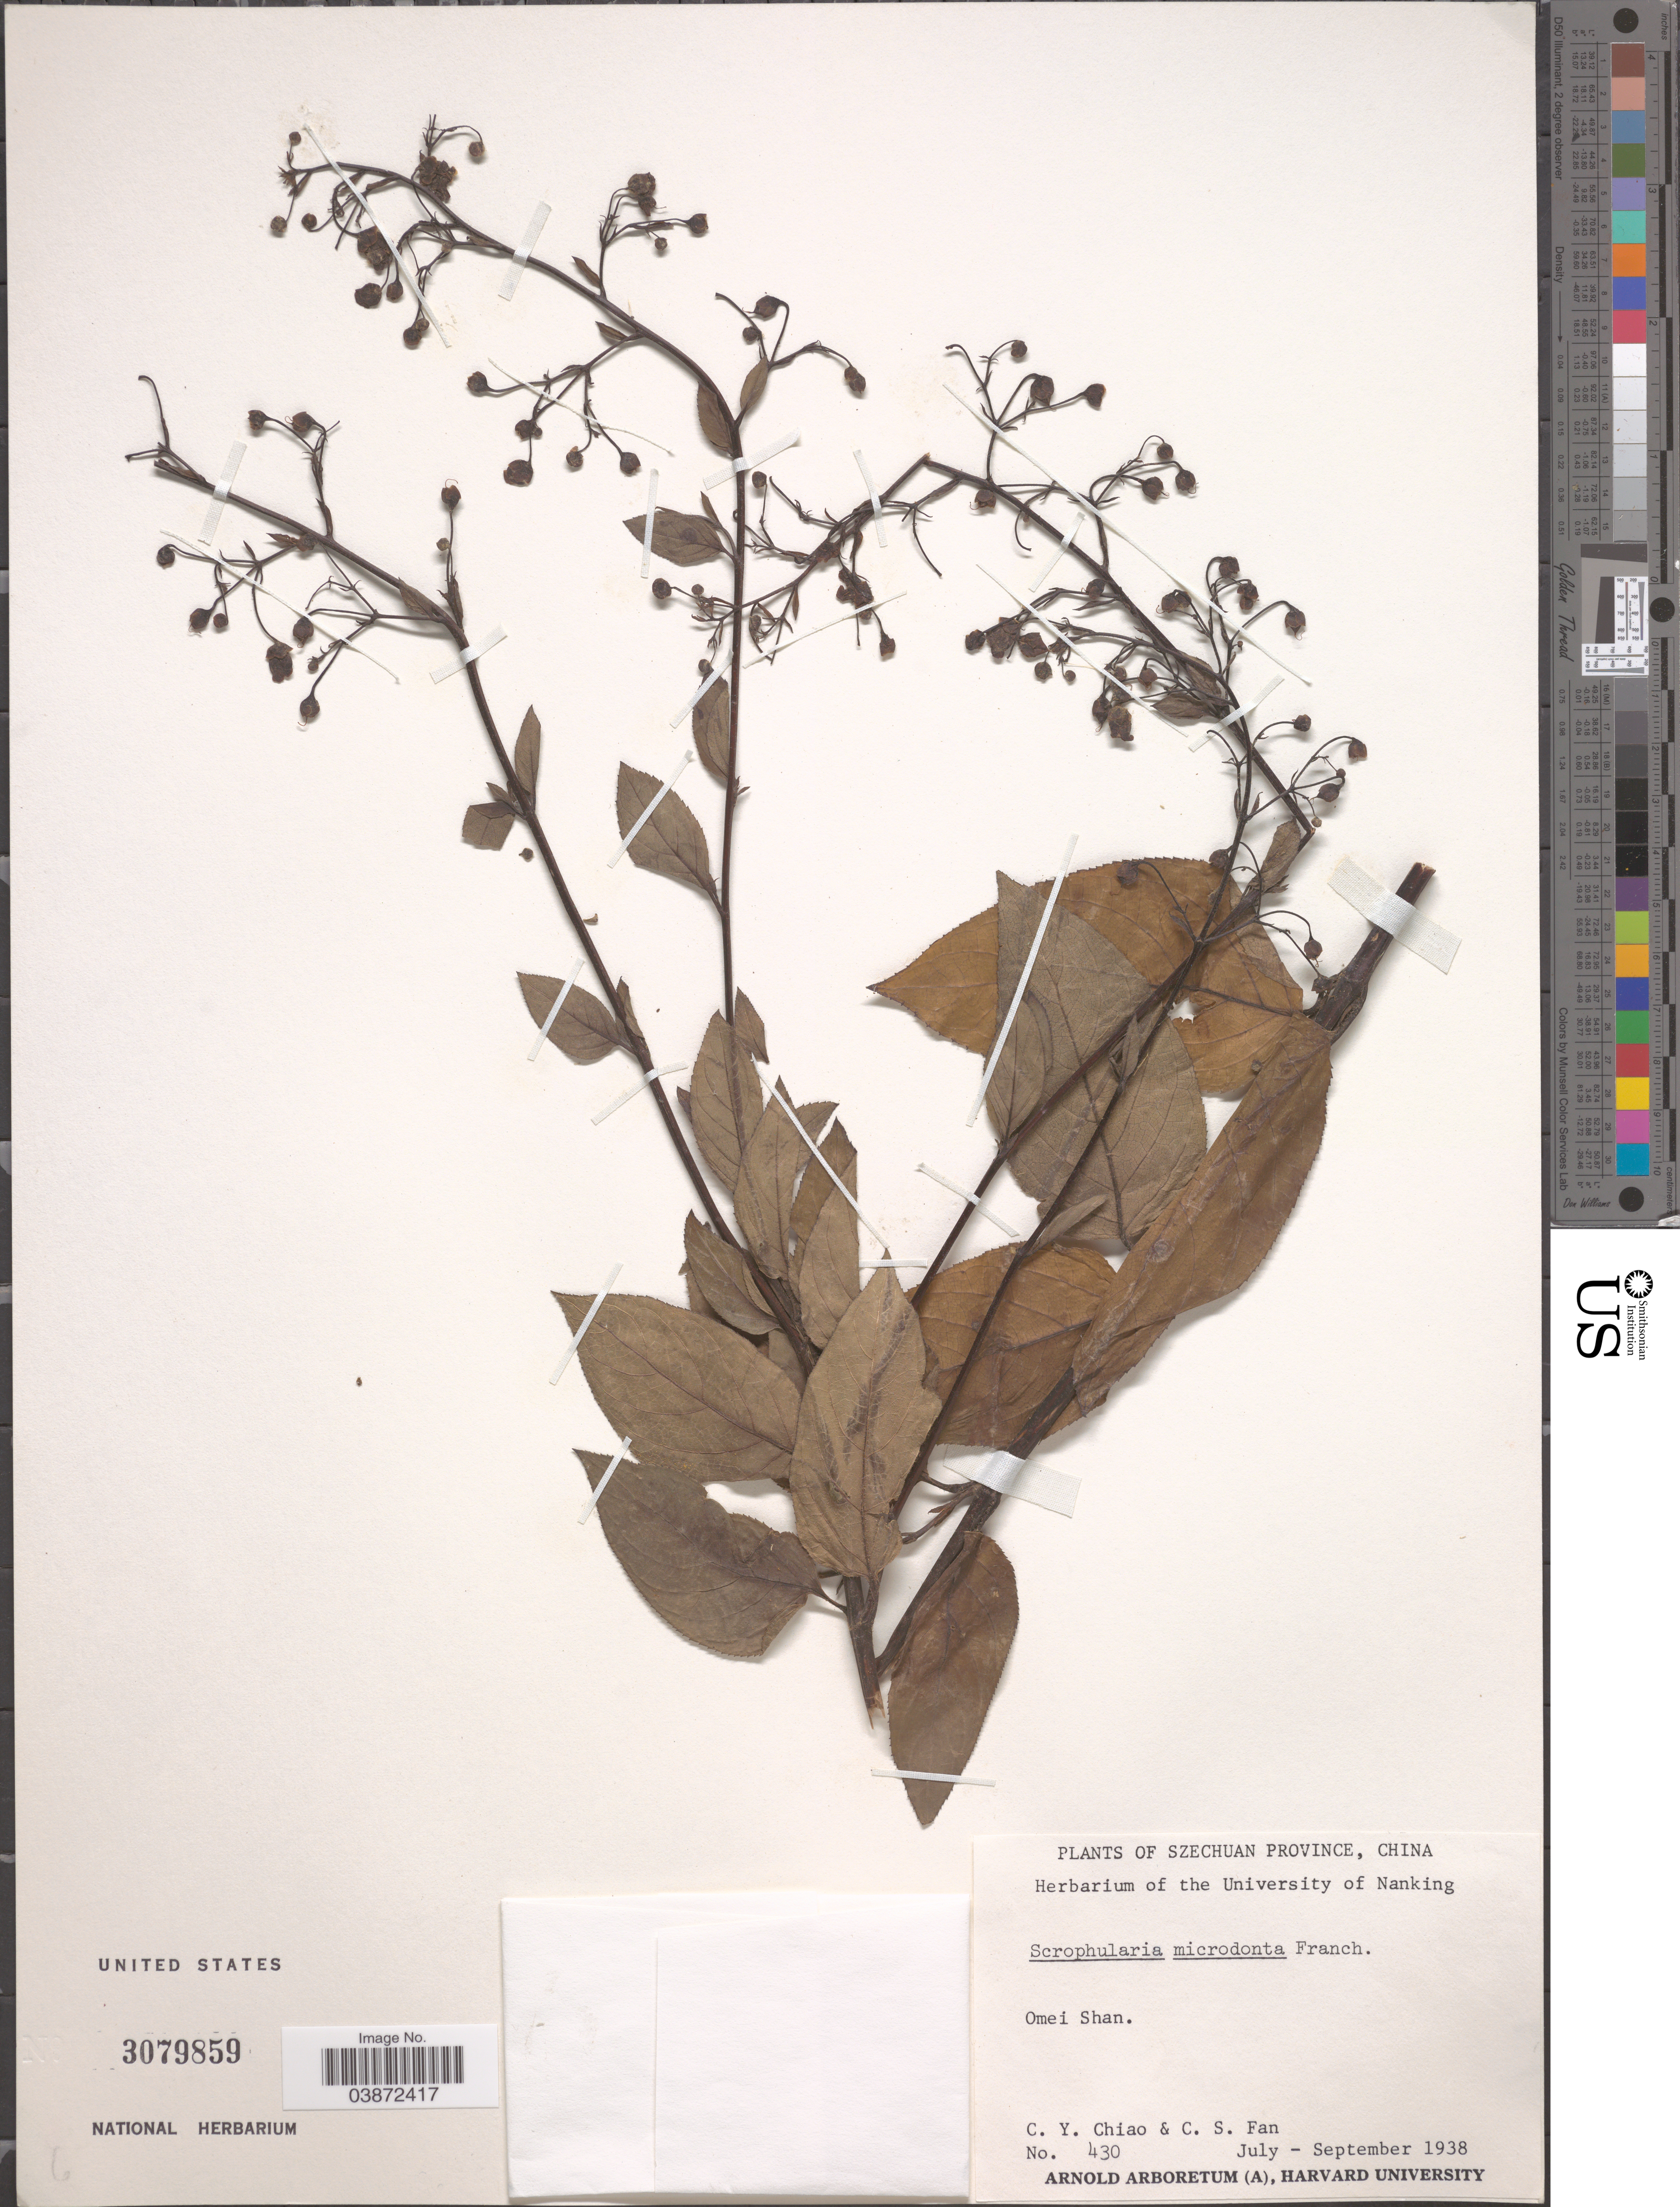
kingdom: Plantae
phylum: Tracheophyta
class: Magnoliopsida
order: Lamiales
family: Scrophulariaceae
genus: Scrophularia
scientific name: Scrophularia microdonta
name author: Franch.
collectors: C. Y. Chiao & C. S. Fan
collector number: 430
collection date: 1938-07/1938-09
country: China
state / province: Sichuan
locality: Szechuan Province. Omei Shan.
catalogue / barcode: US 3079859